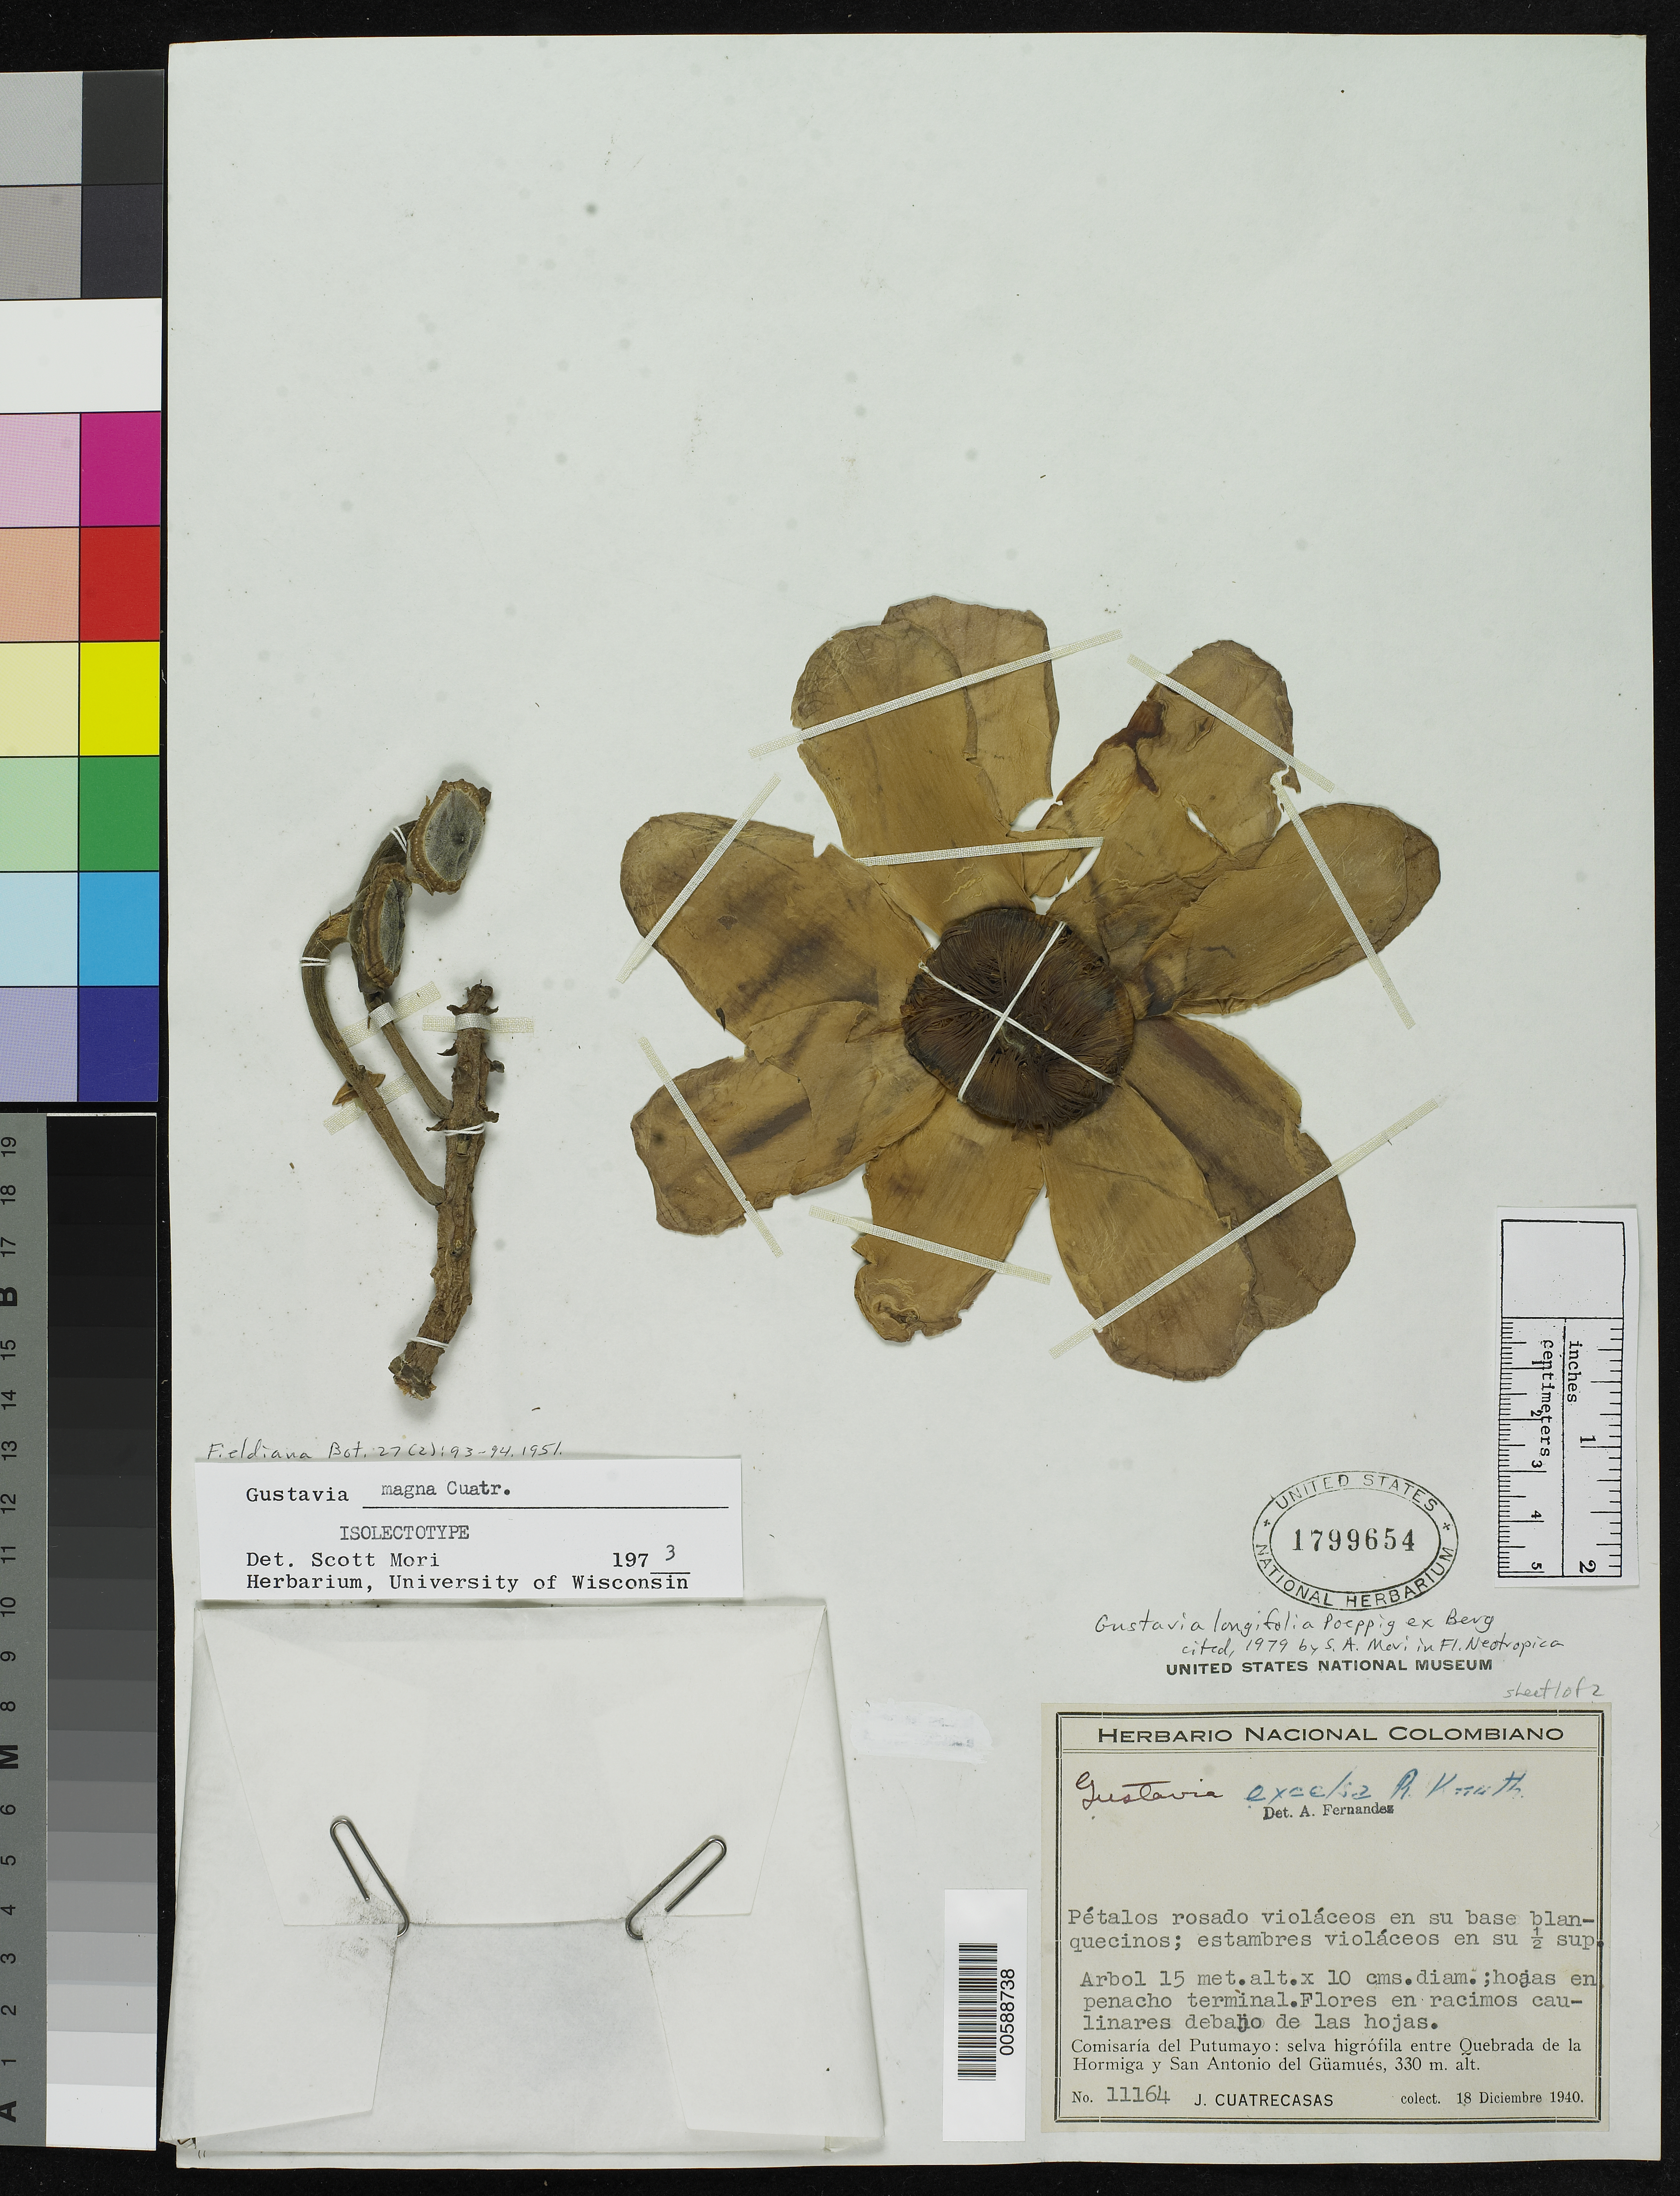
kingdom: Plantae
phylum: Tracheophyta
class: Magnoliopsida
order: Ericales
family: Lecythidaceae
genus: Gustavia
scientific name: Gustavia magna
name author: Cuatrec.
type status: Isolectotype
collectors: J. Cuatrecasas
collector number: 11164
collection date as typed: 18 Dec 1940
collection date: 1940-12-18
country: Colombia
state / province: Putumayo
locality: Selva higrofila entre Quebrada de La Hormiga y San Antonia del Guamues.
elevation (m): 330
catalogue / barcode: US 1799654